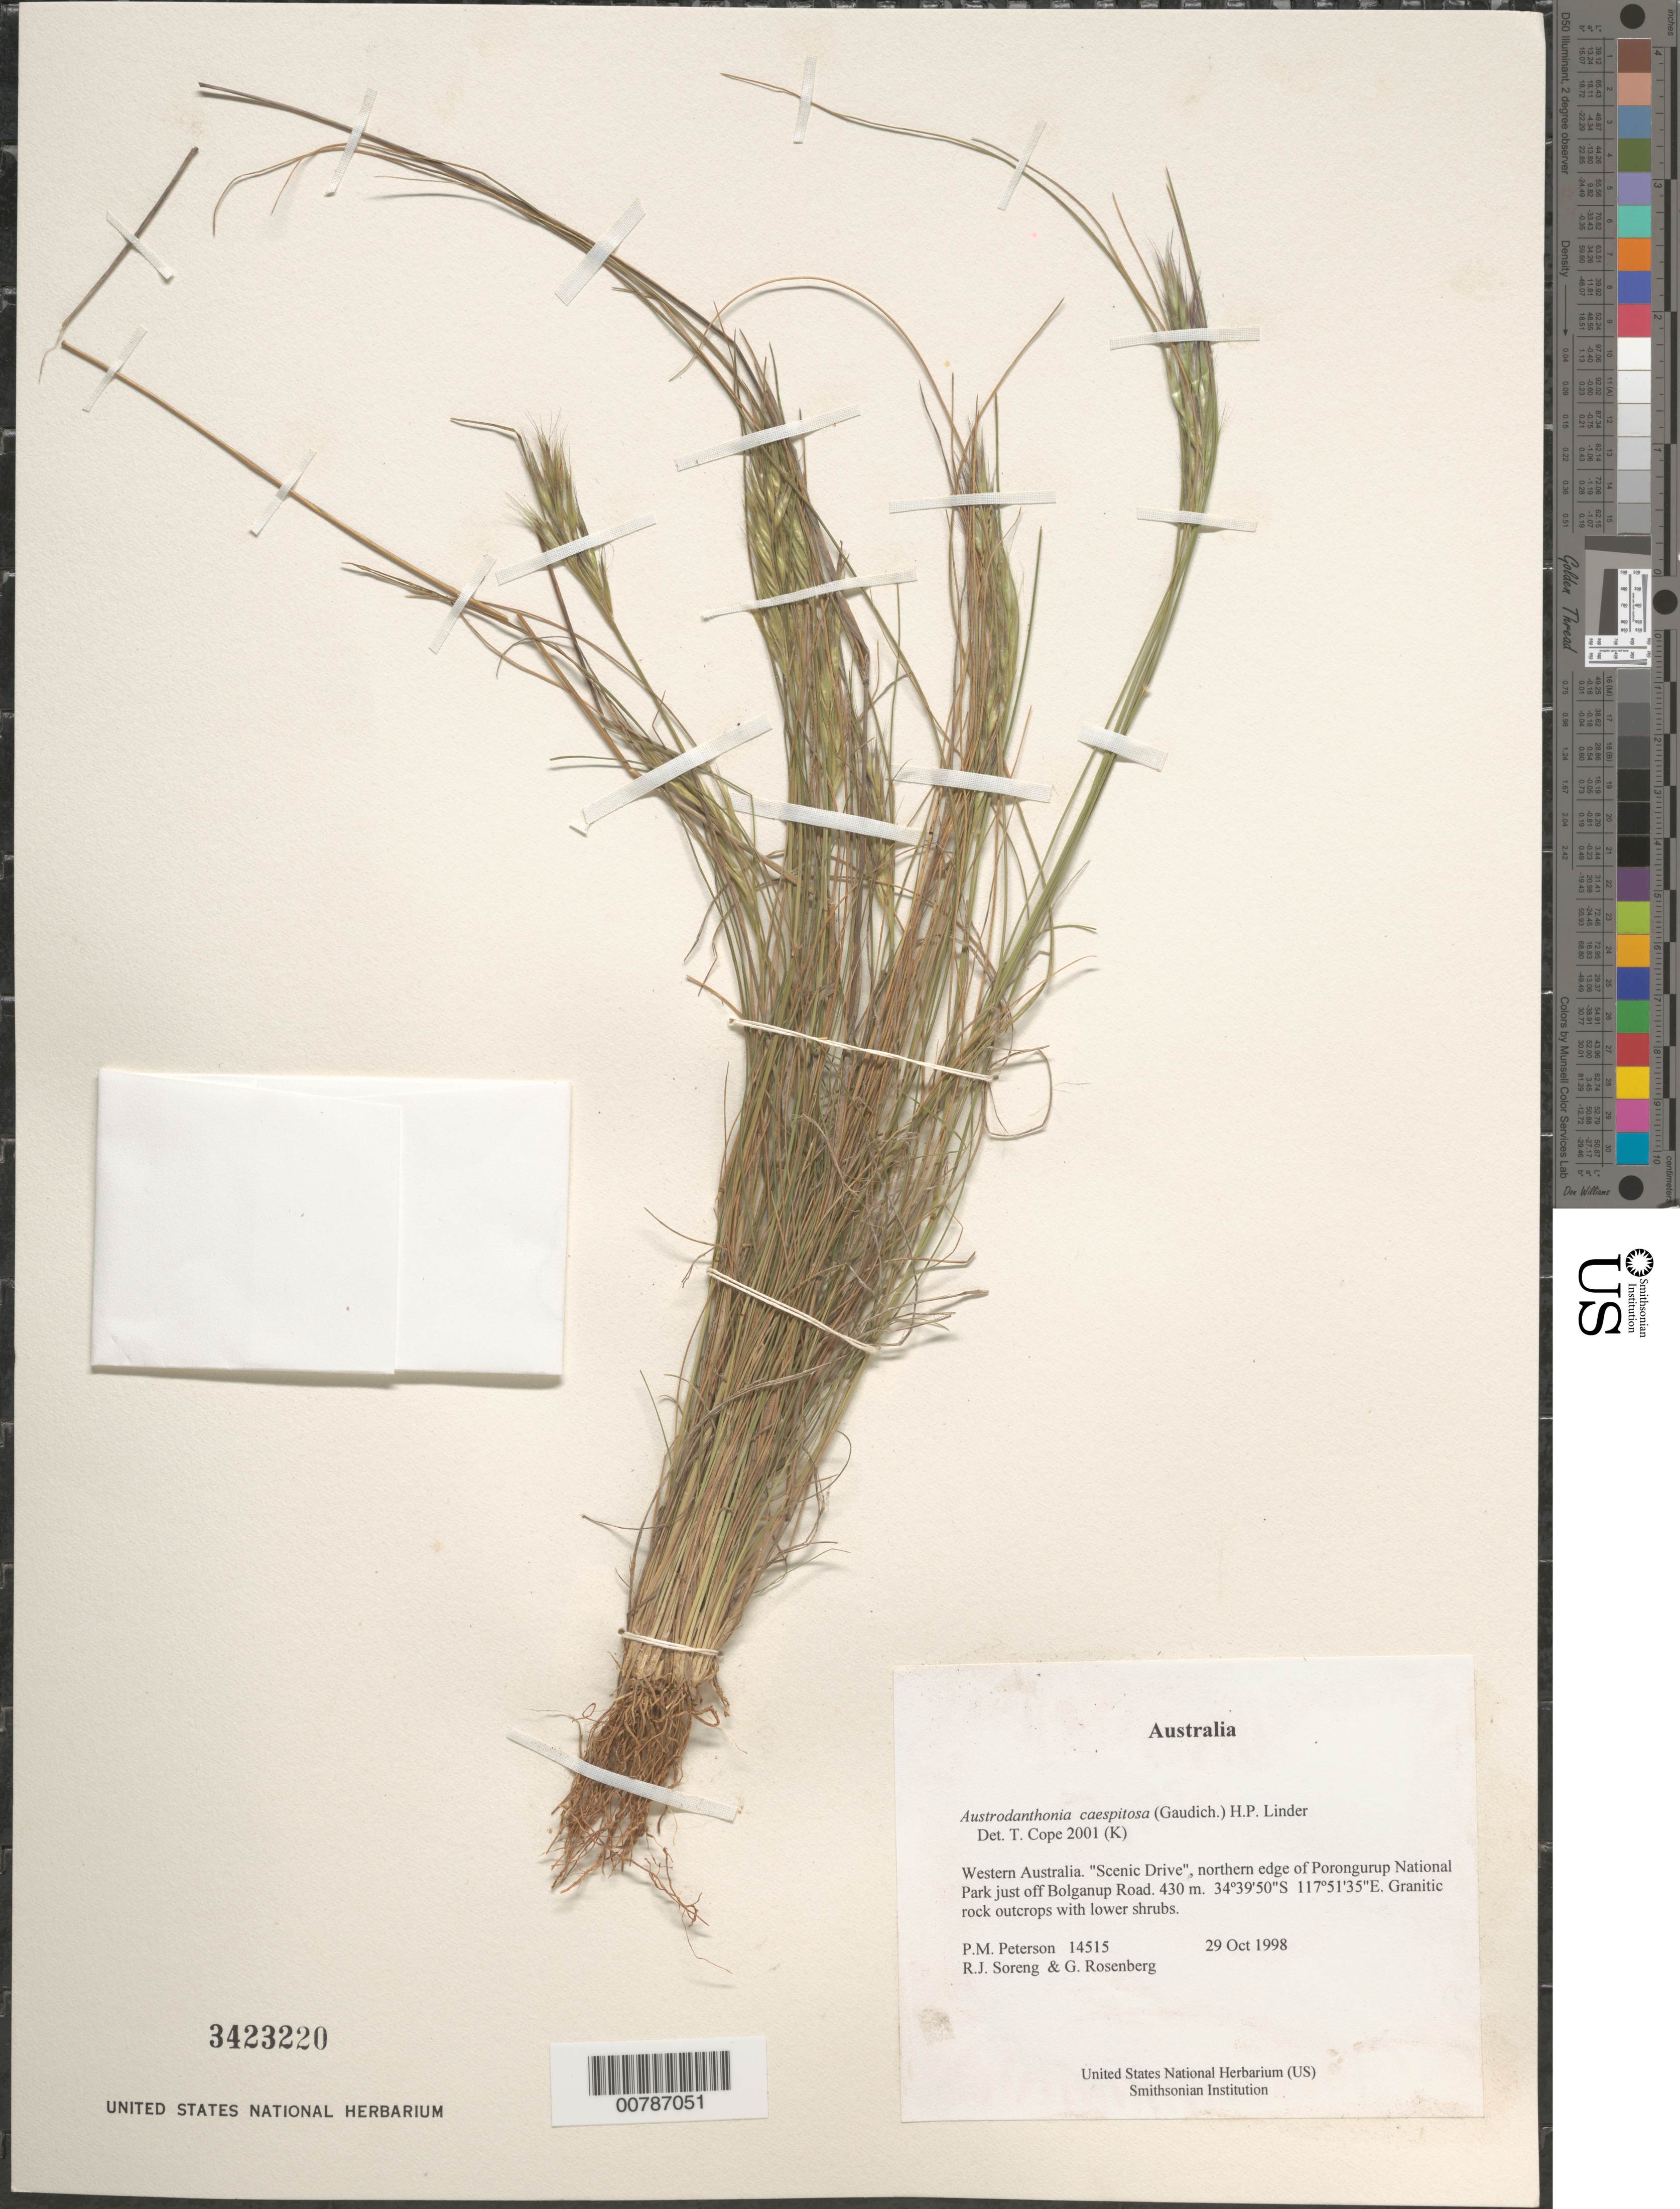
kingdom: Plantae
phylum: Tracheophyta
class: Liliopsida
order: Poales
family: Poaceae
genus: Austrodanthonia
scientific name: Austrodanthonia caespitosa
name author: (Gaudich.) H.P. Linder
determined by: Cope, T. A.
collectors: P. M. Peterson, R. J. Soreng & G. Rosenberg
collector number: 14515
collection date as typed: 29 Oct 1998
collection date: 1998-10-29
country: Australia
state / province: Western Australia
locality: Scenic Drive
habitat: Granitic rock outcrops with lower shrubs.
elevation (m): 430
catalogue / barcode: US 3423220